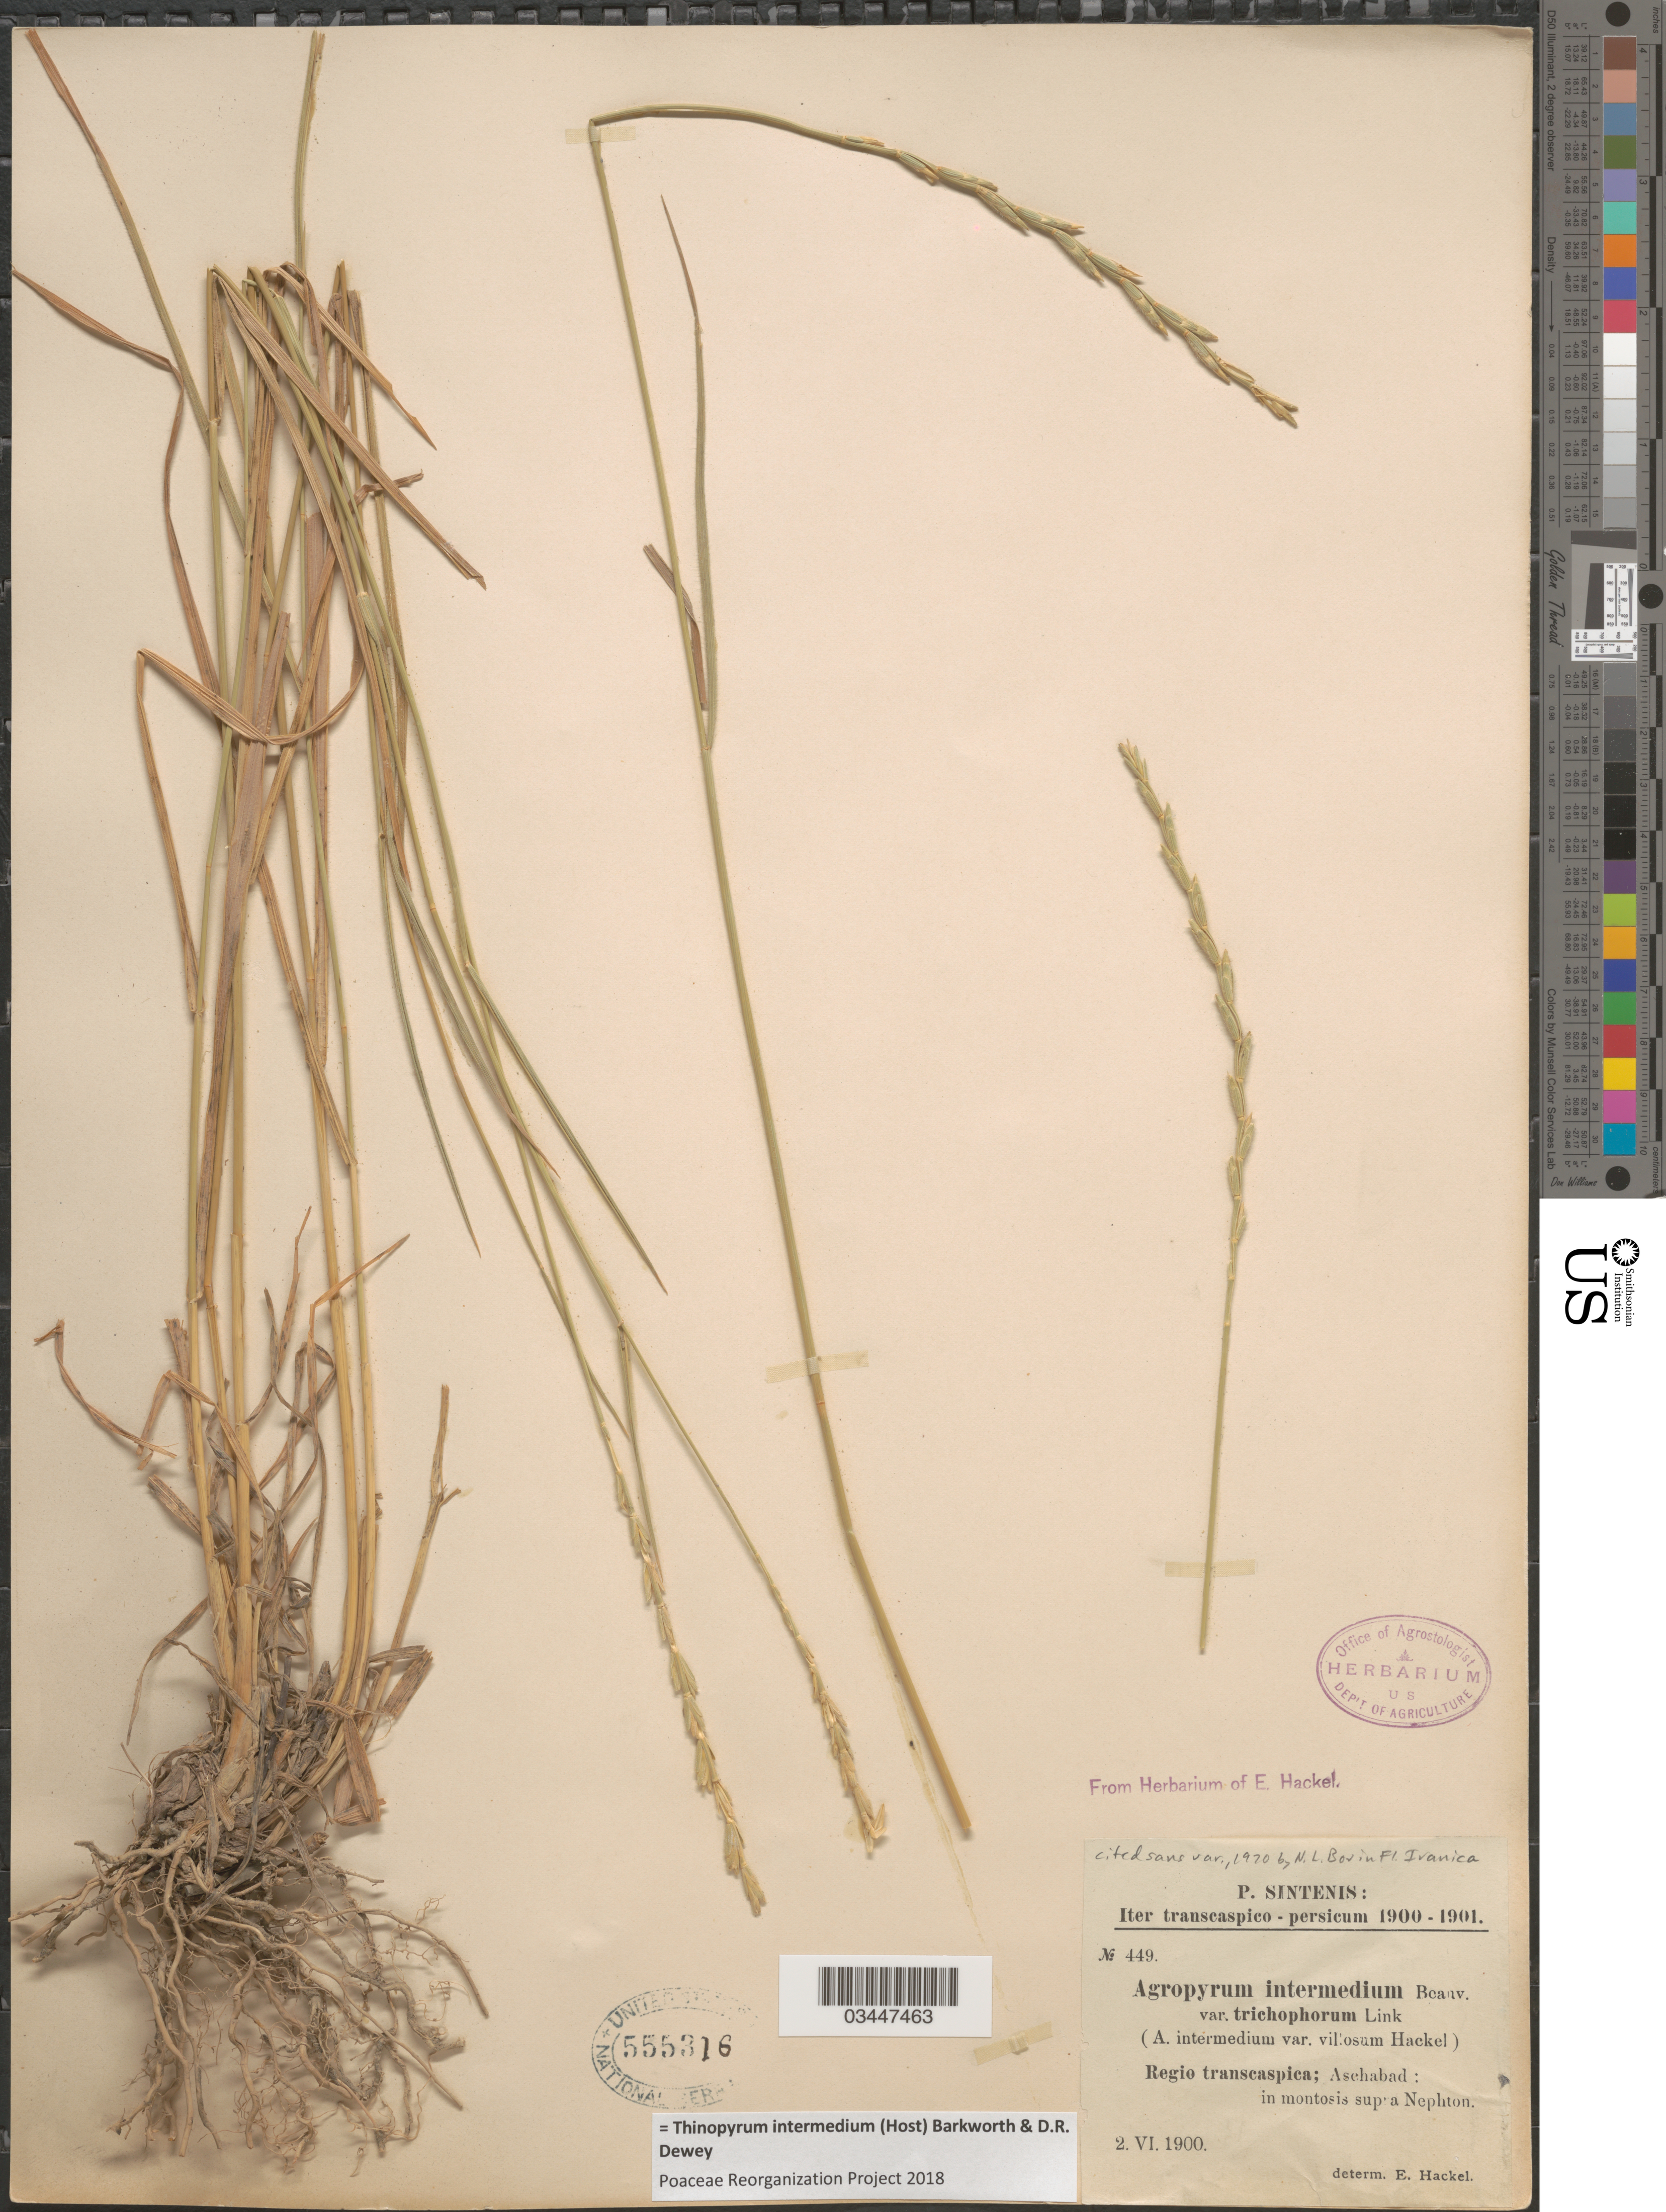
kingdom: Plantae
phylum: Tracheophyta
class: Liliopsida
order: Poales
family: Poaceae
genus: Thinopyrum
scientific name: Thinopyrum intermedium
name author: (Host) Barkworth & Dewey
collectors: P. Sintenis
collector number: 449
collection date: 1900-06-02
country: Turkmenistan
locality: Iter transcaspico - persicum 1900 - 1901. Regio transcaspica; Aschabad: in montosis supra Nephton.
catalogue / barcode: US 555316